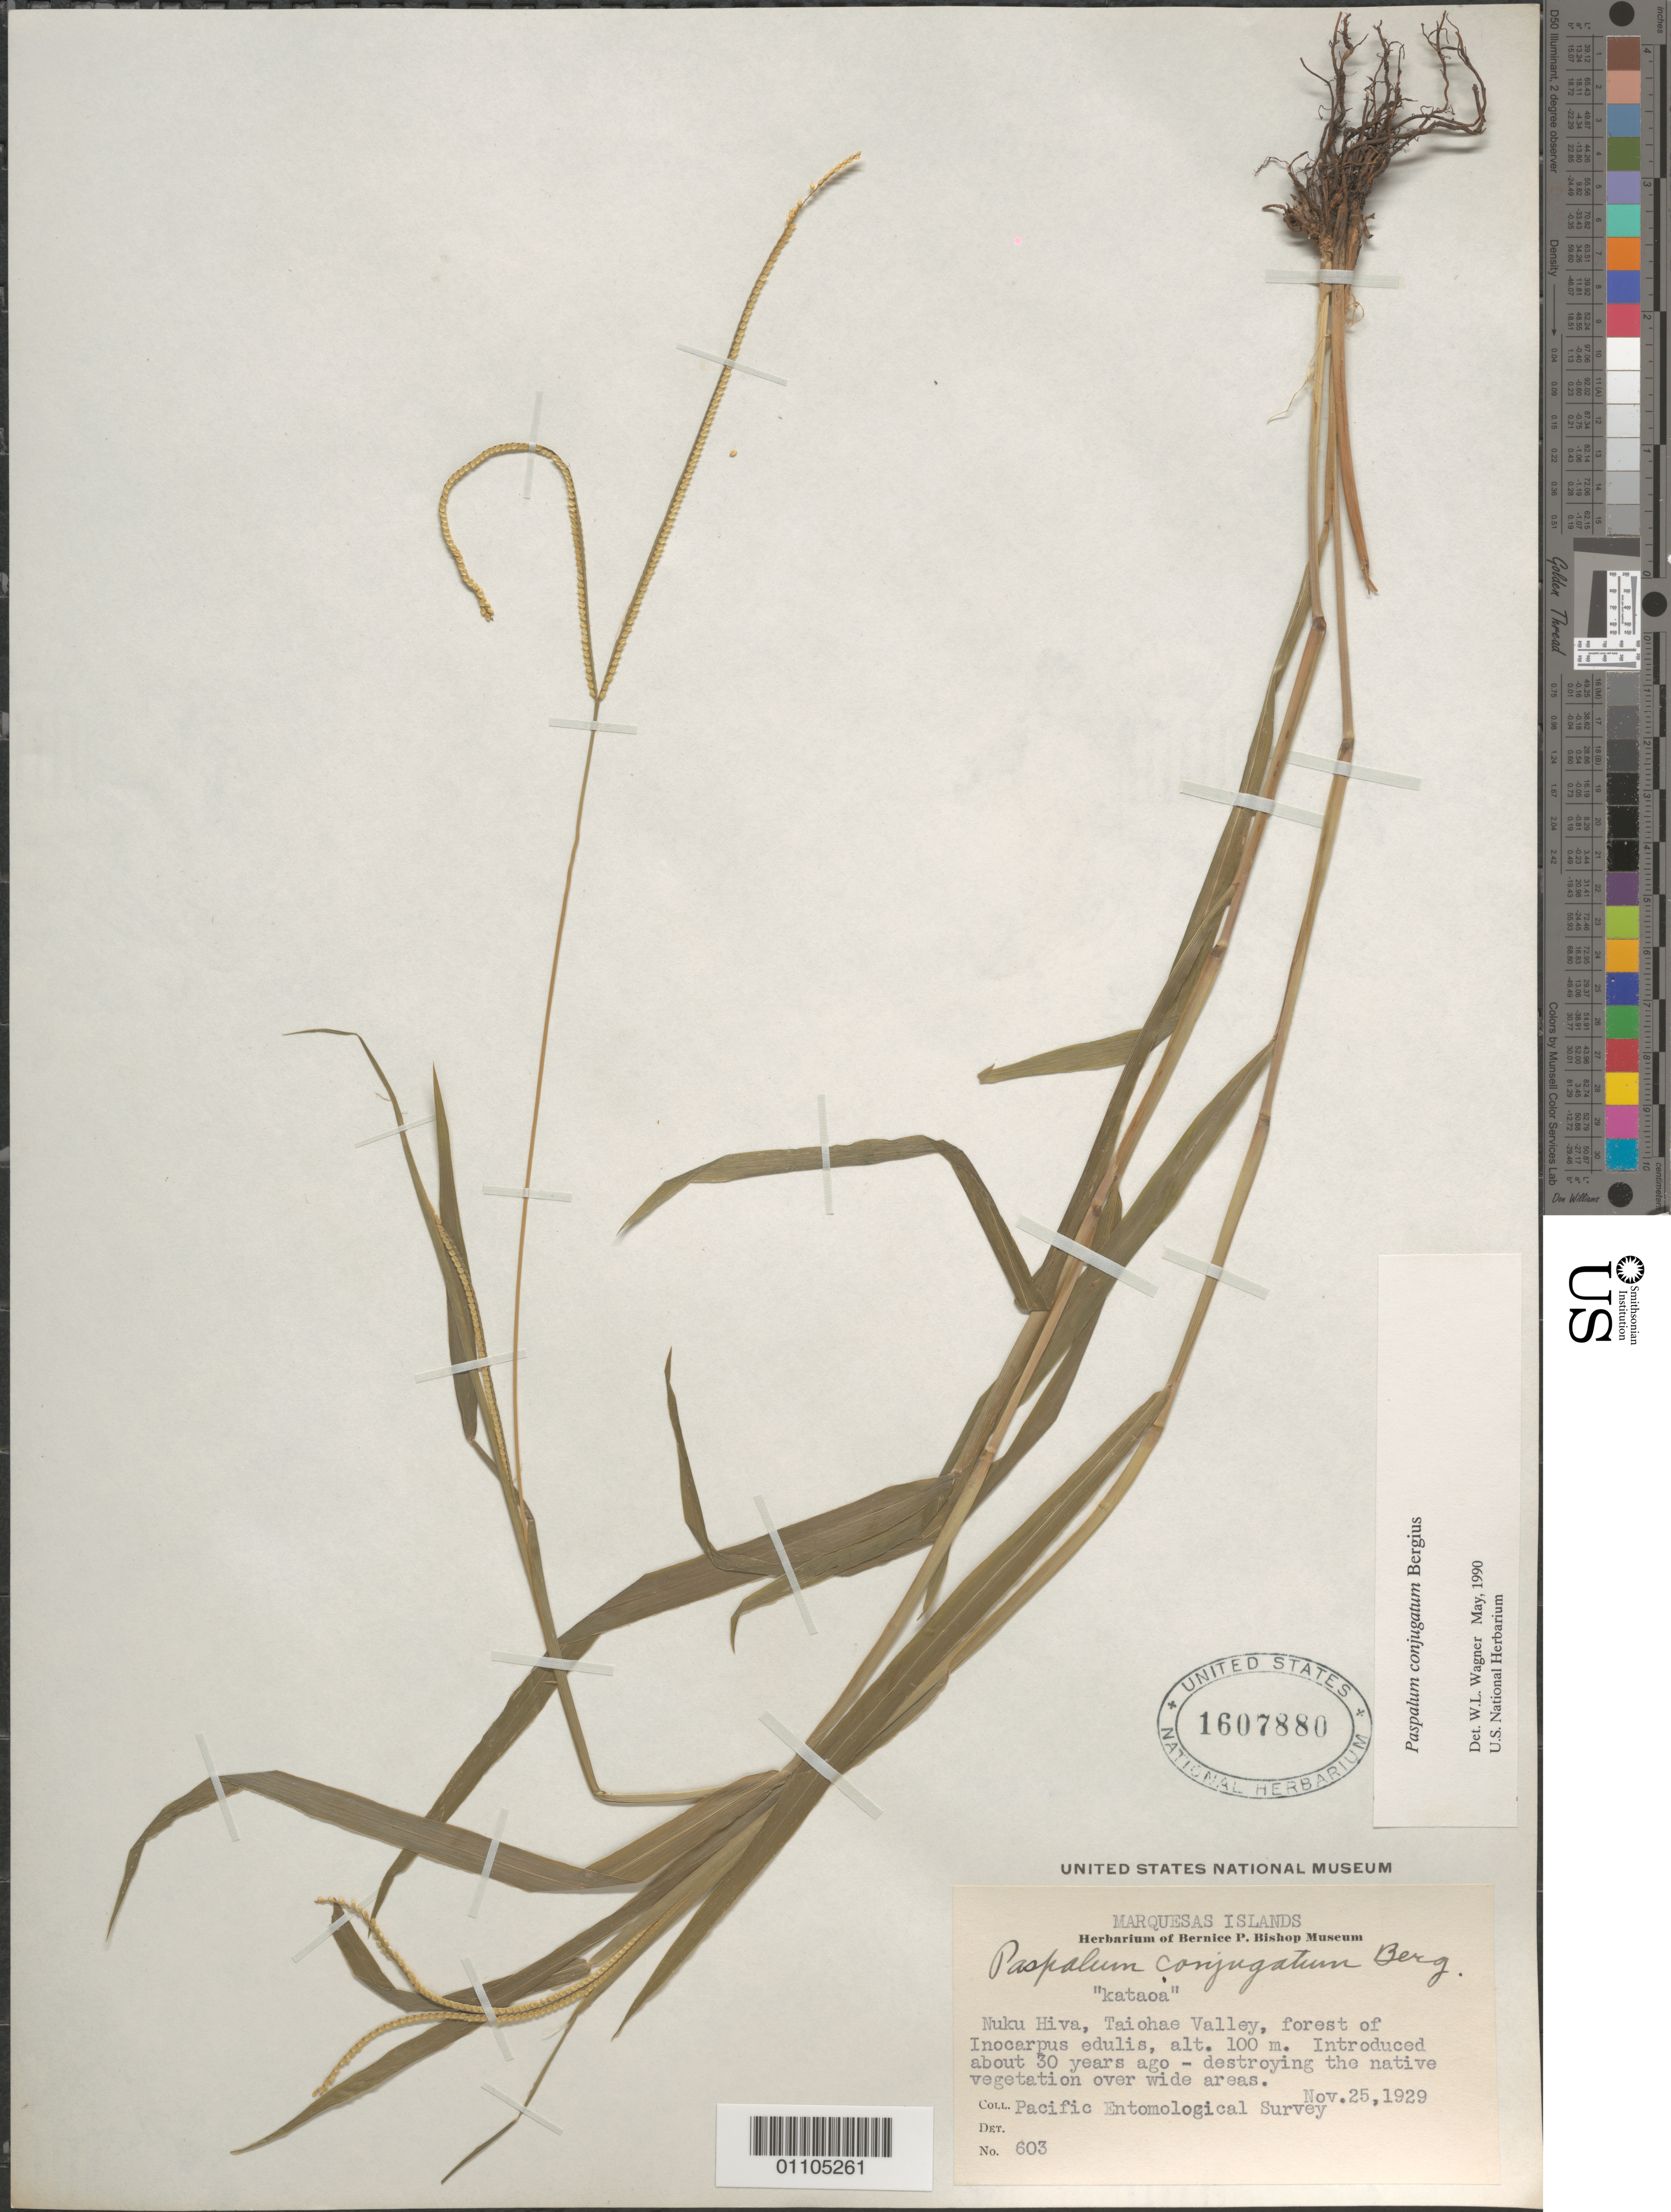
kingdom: Plantae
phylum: Tracheophyta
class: Liliopsida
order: Poales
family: Poaceae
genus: Paspalum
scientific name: Paspalum conjugatum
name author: P.J. Bergius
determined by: Wagner, W. L., (BOT), Smithsonian Institution - National Museum of Natural History (UNITED STATES)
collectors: Pacific Entomological Survey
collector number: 603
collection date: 1929-11-25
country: French Polynesia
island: Nuku Hiva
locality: Taiohae Valley, forest of Inocarpus edulis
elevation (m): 100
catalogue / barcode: US 1607880